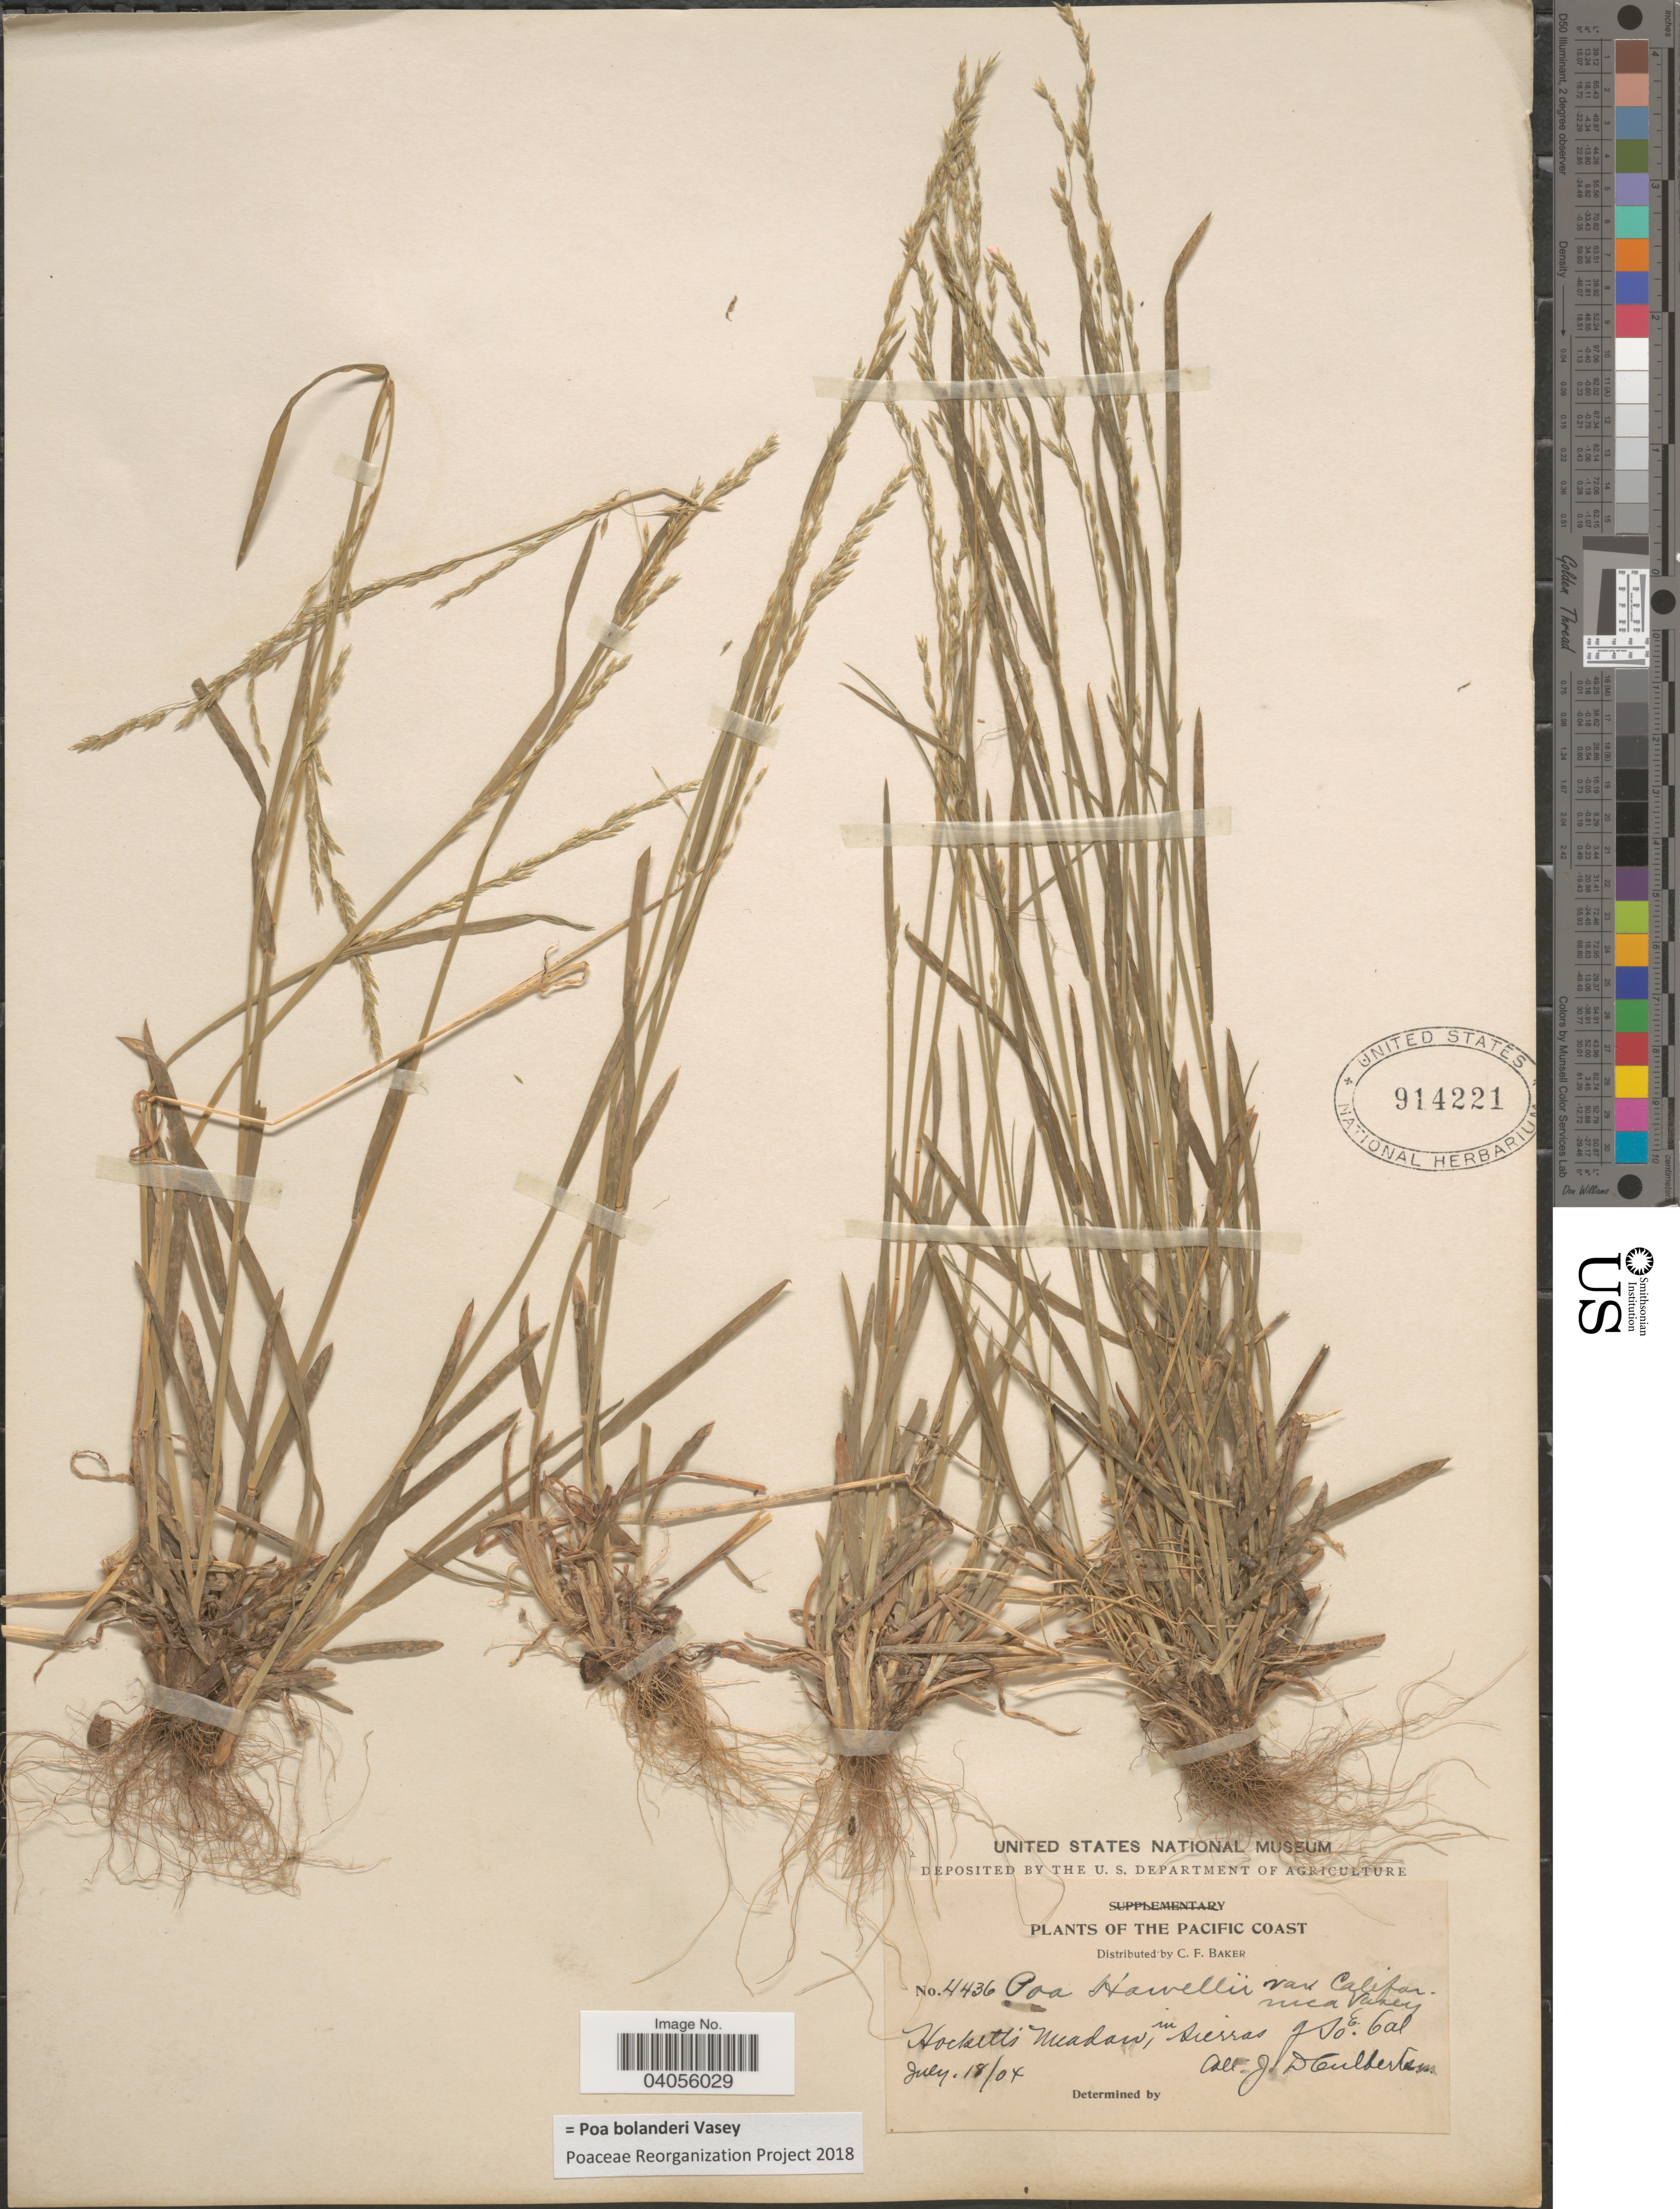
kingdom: Plantae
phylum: Tracheophyta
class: Liliopsida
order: Poales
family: Poaceae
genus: Poa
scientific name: Poa bolanderi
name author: Vasey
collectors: J. Culberton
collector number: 4436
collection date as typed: Transcribed d/m/y: 18/7/4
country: United States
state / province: California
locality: Pacific Coast. Hockett's Meadow, in Sierras of So. E. Cal.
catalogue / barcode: US 914221